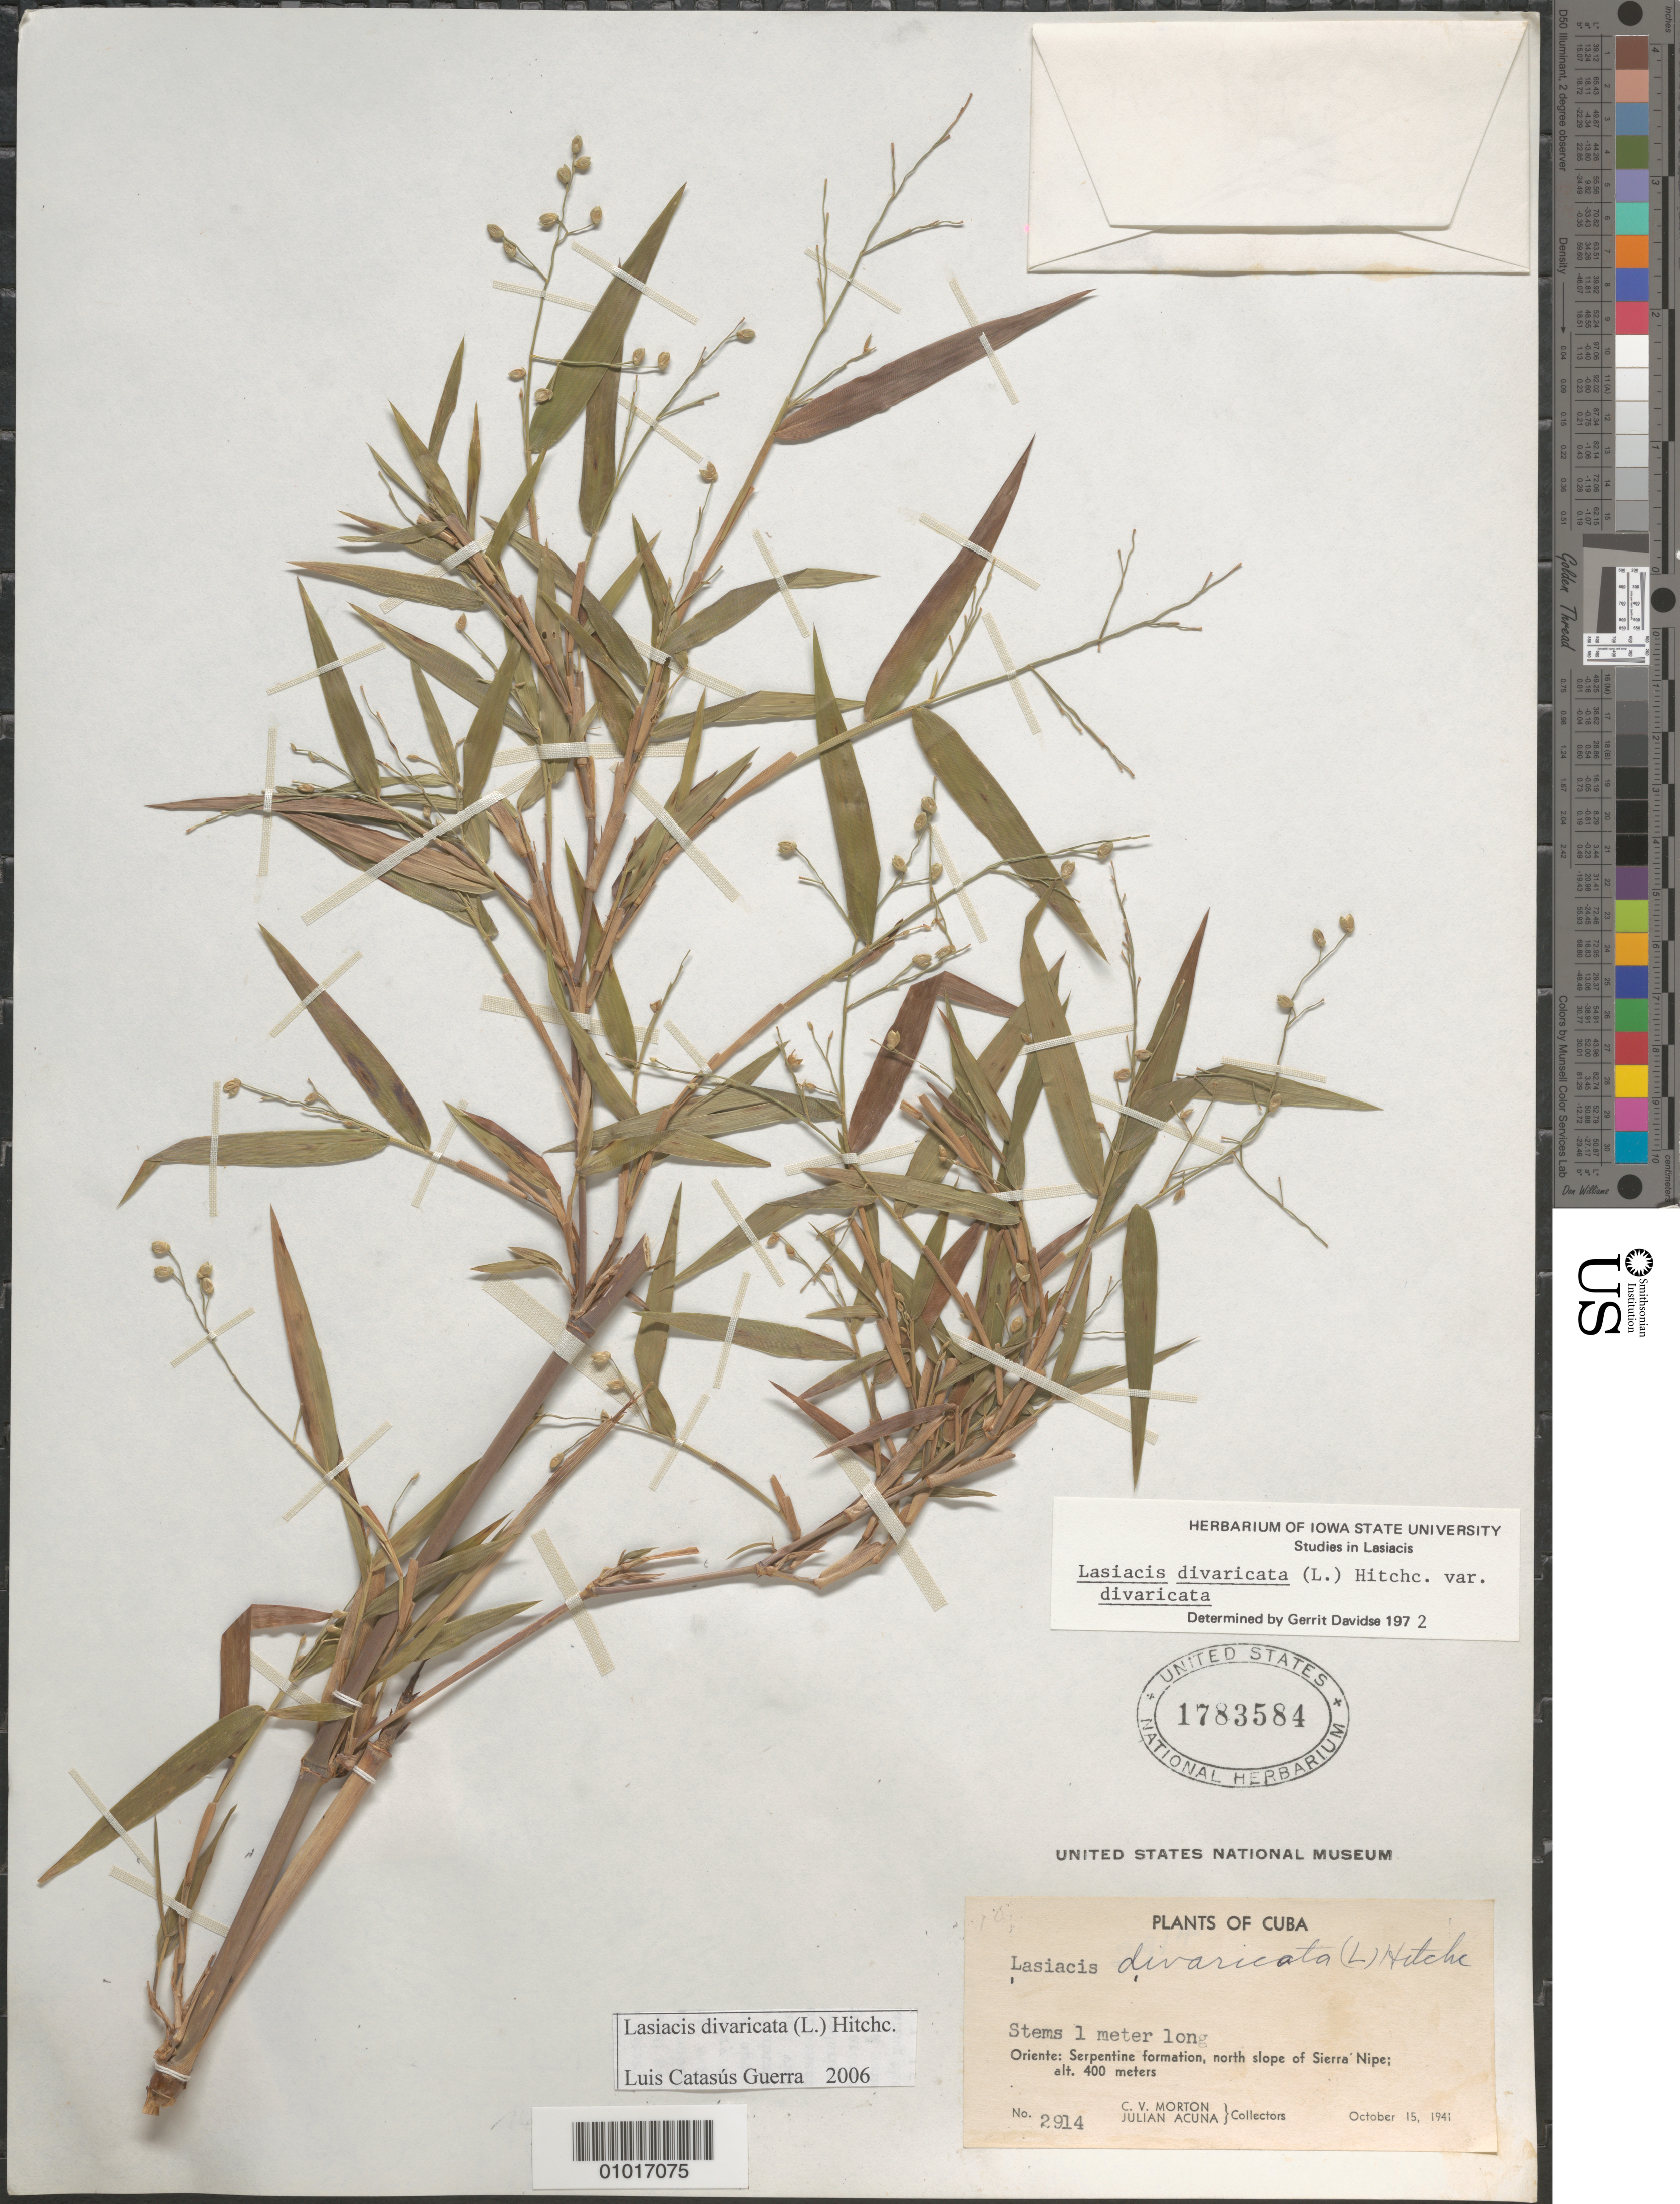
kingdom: Plantae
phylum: Tracheophyta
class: Liliopsida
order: Poales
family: Poaceae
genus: Lasiacis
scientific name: Lasiacis divaricata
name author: (L.) Hitchc.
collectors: C. V. Morton & J. Acuña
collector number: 2914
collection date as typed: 15 Oct 1941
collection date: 1941-10-15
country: Cuba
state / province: Holguín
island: Cuba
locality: Oriente: Serpentine formation, north slope of Sierra Nipe;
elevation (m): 400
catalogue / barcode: US 1783584